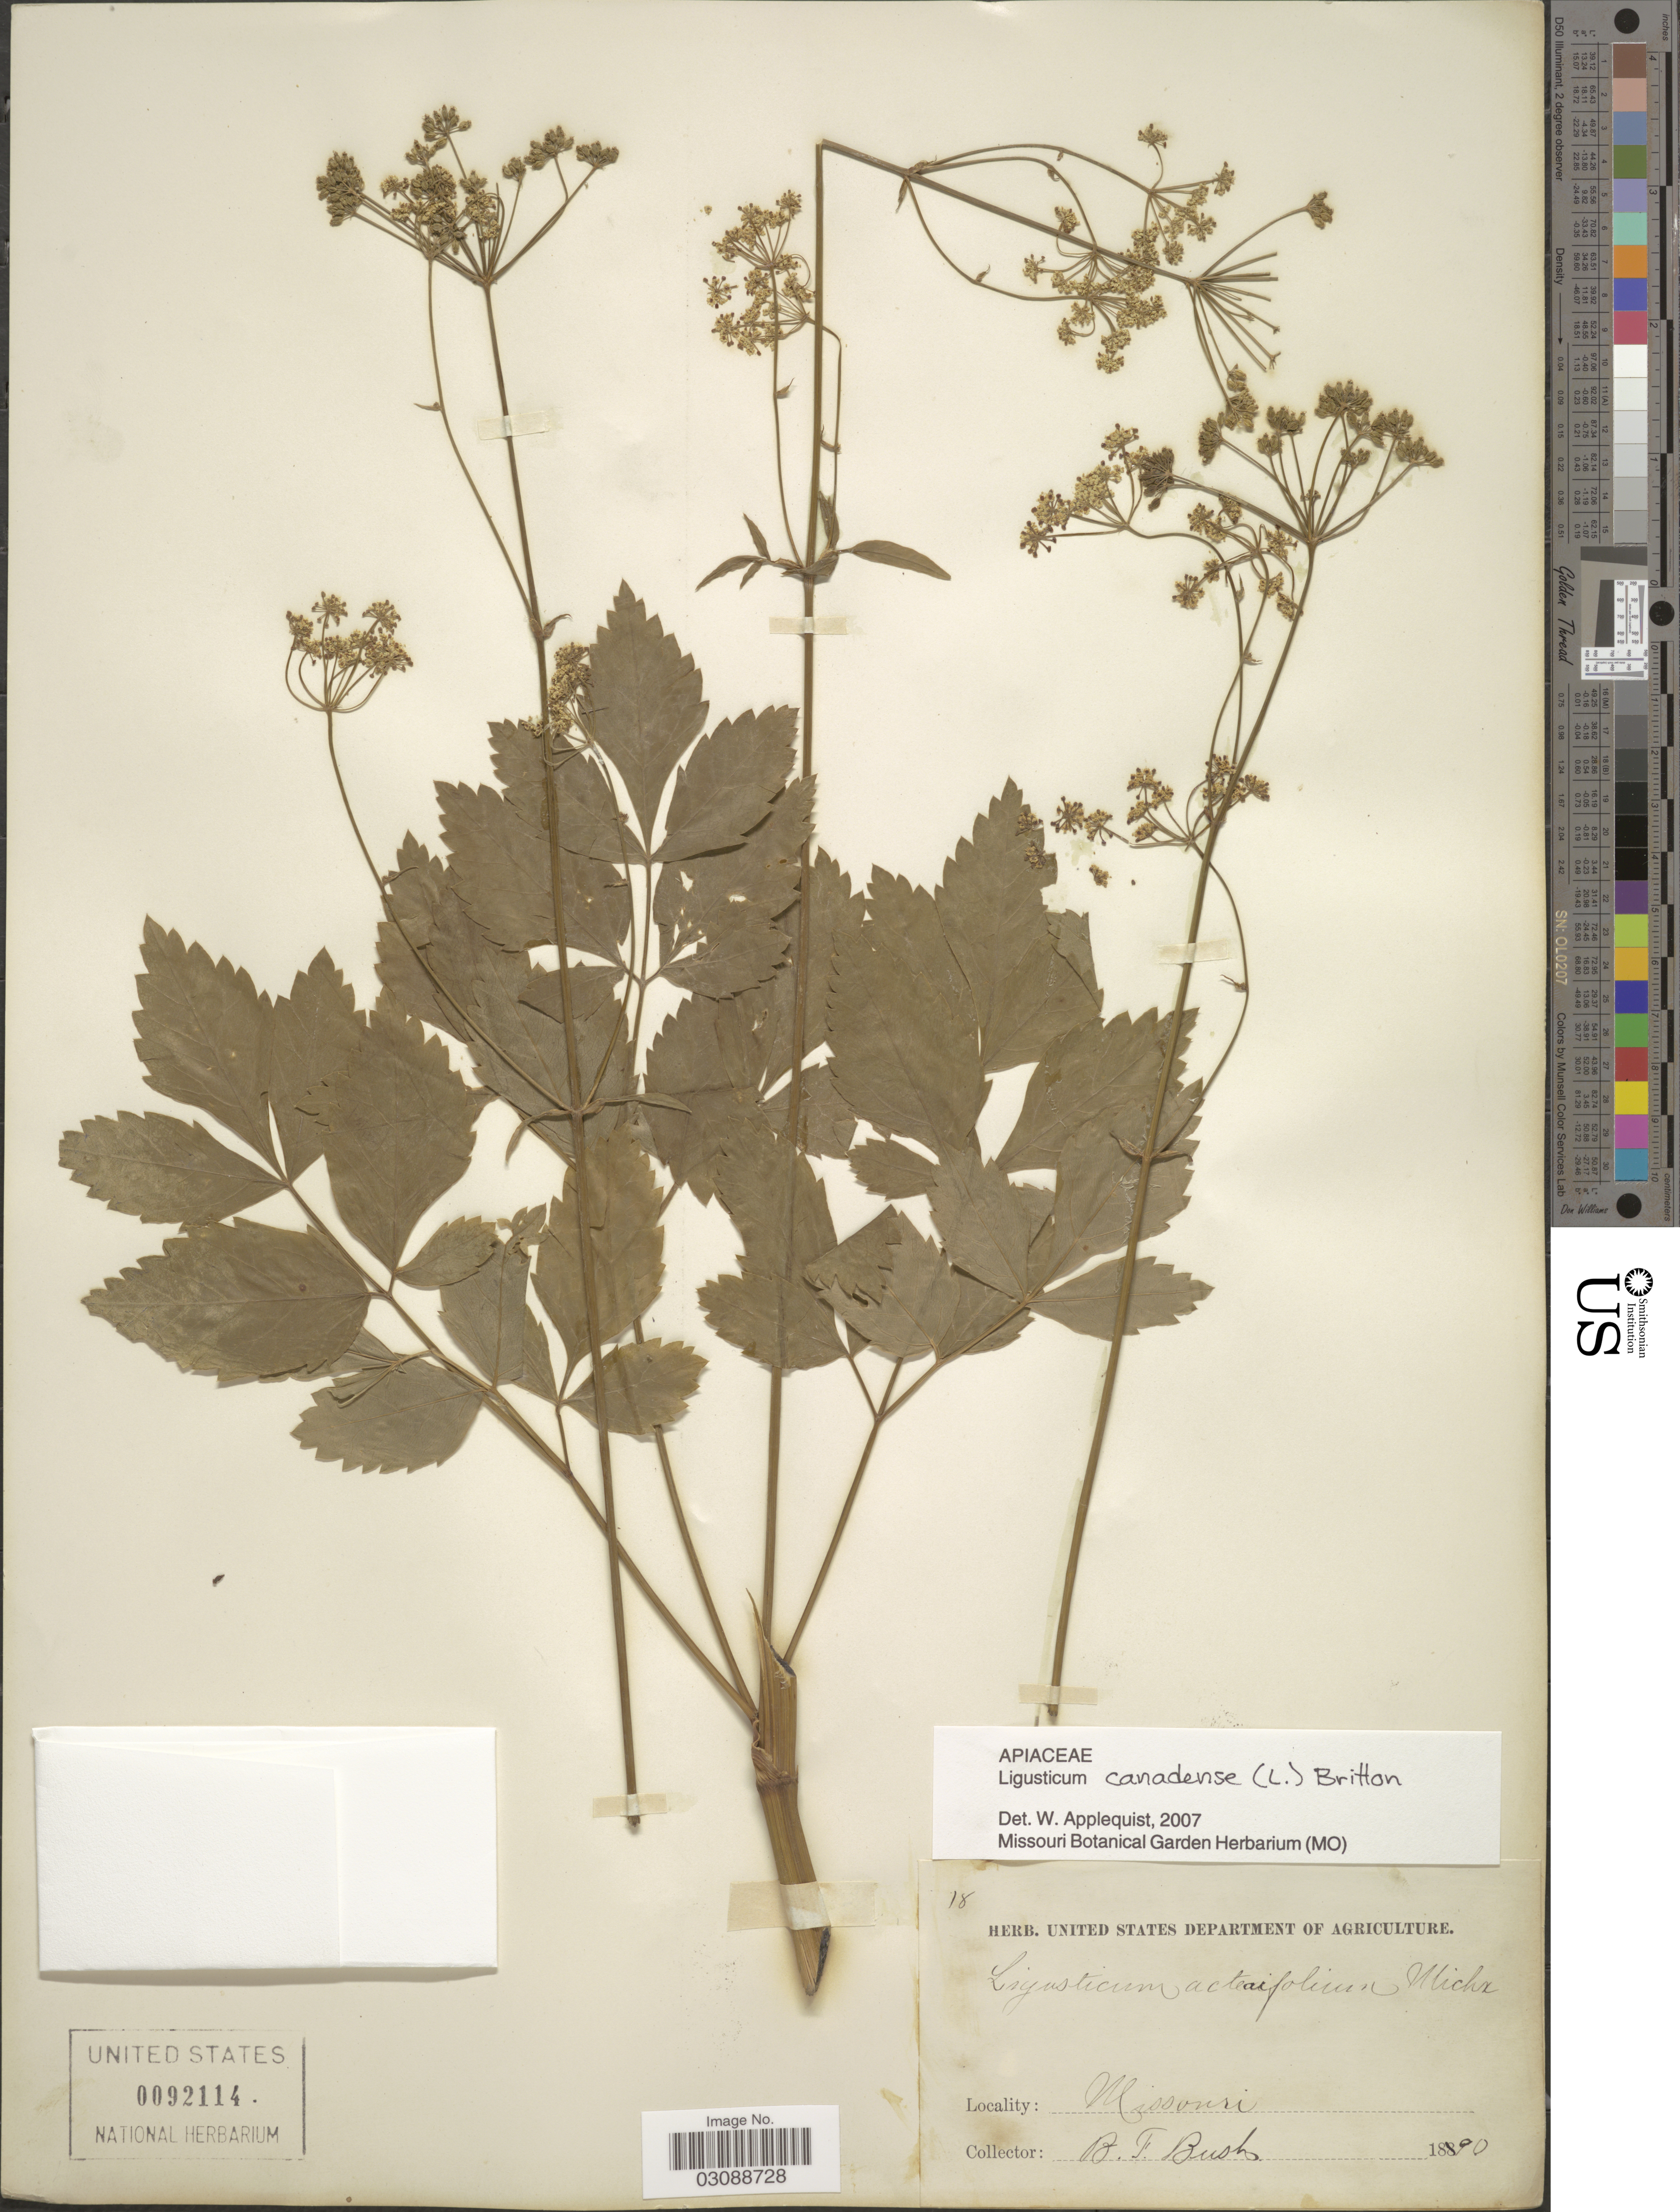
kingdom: Plantae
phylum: Tracheophyta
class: Magnoliopsida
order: Apiales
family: Apiaceae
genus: Ligusticum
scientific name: Ligusticum canadense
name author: (L.) Britton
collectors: B. F. Bush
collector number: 18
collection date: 1890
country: United States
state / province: Missouri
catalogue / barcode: US 92114